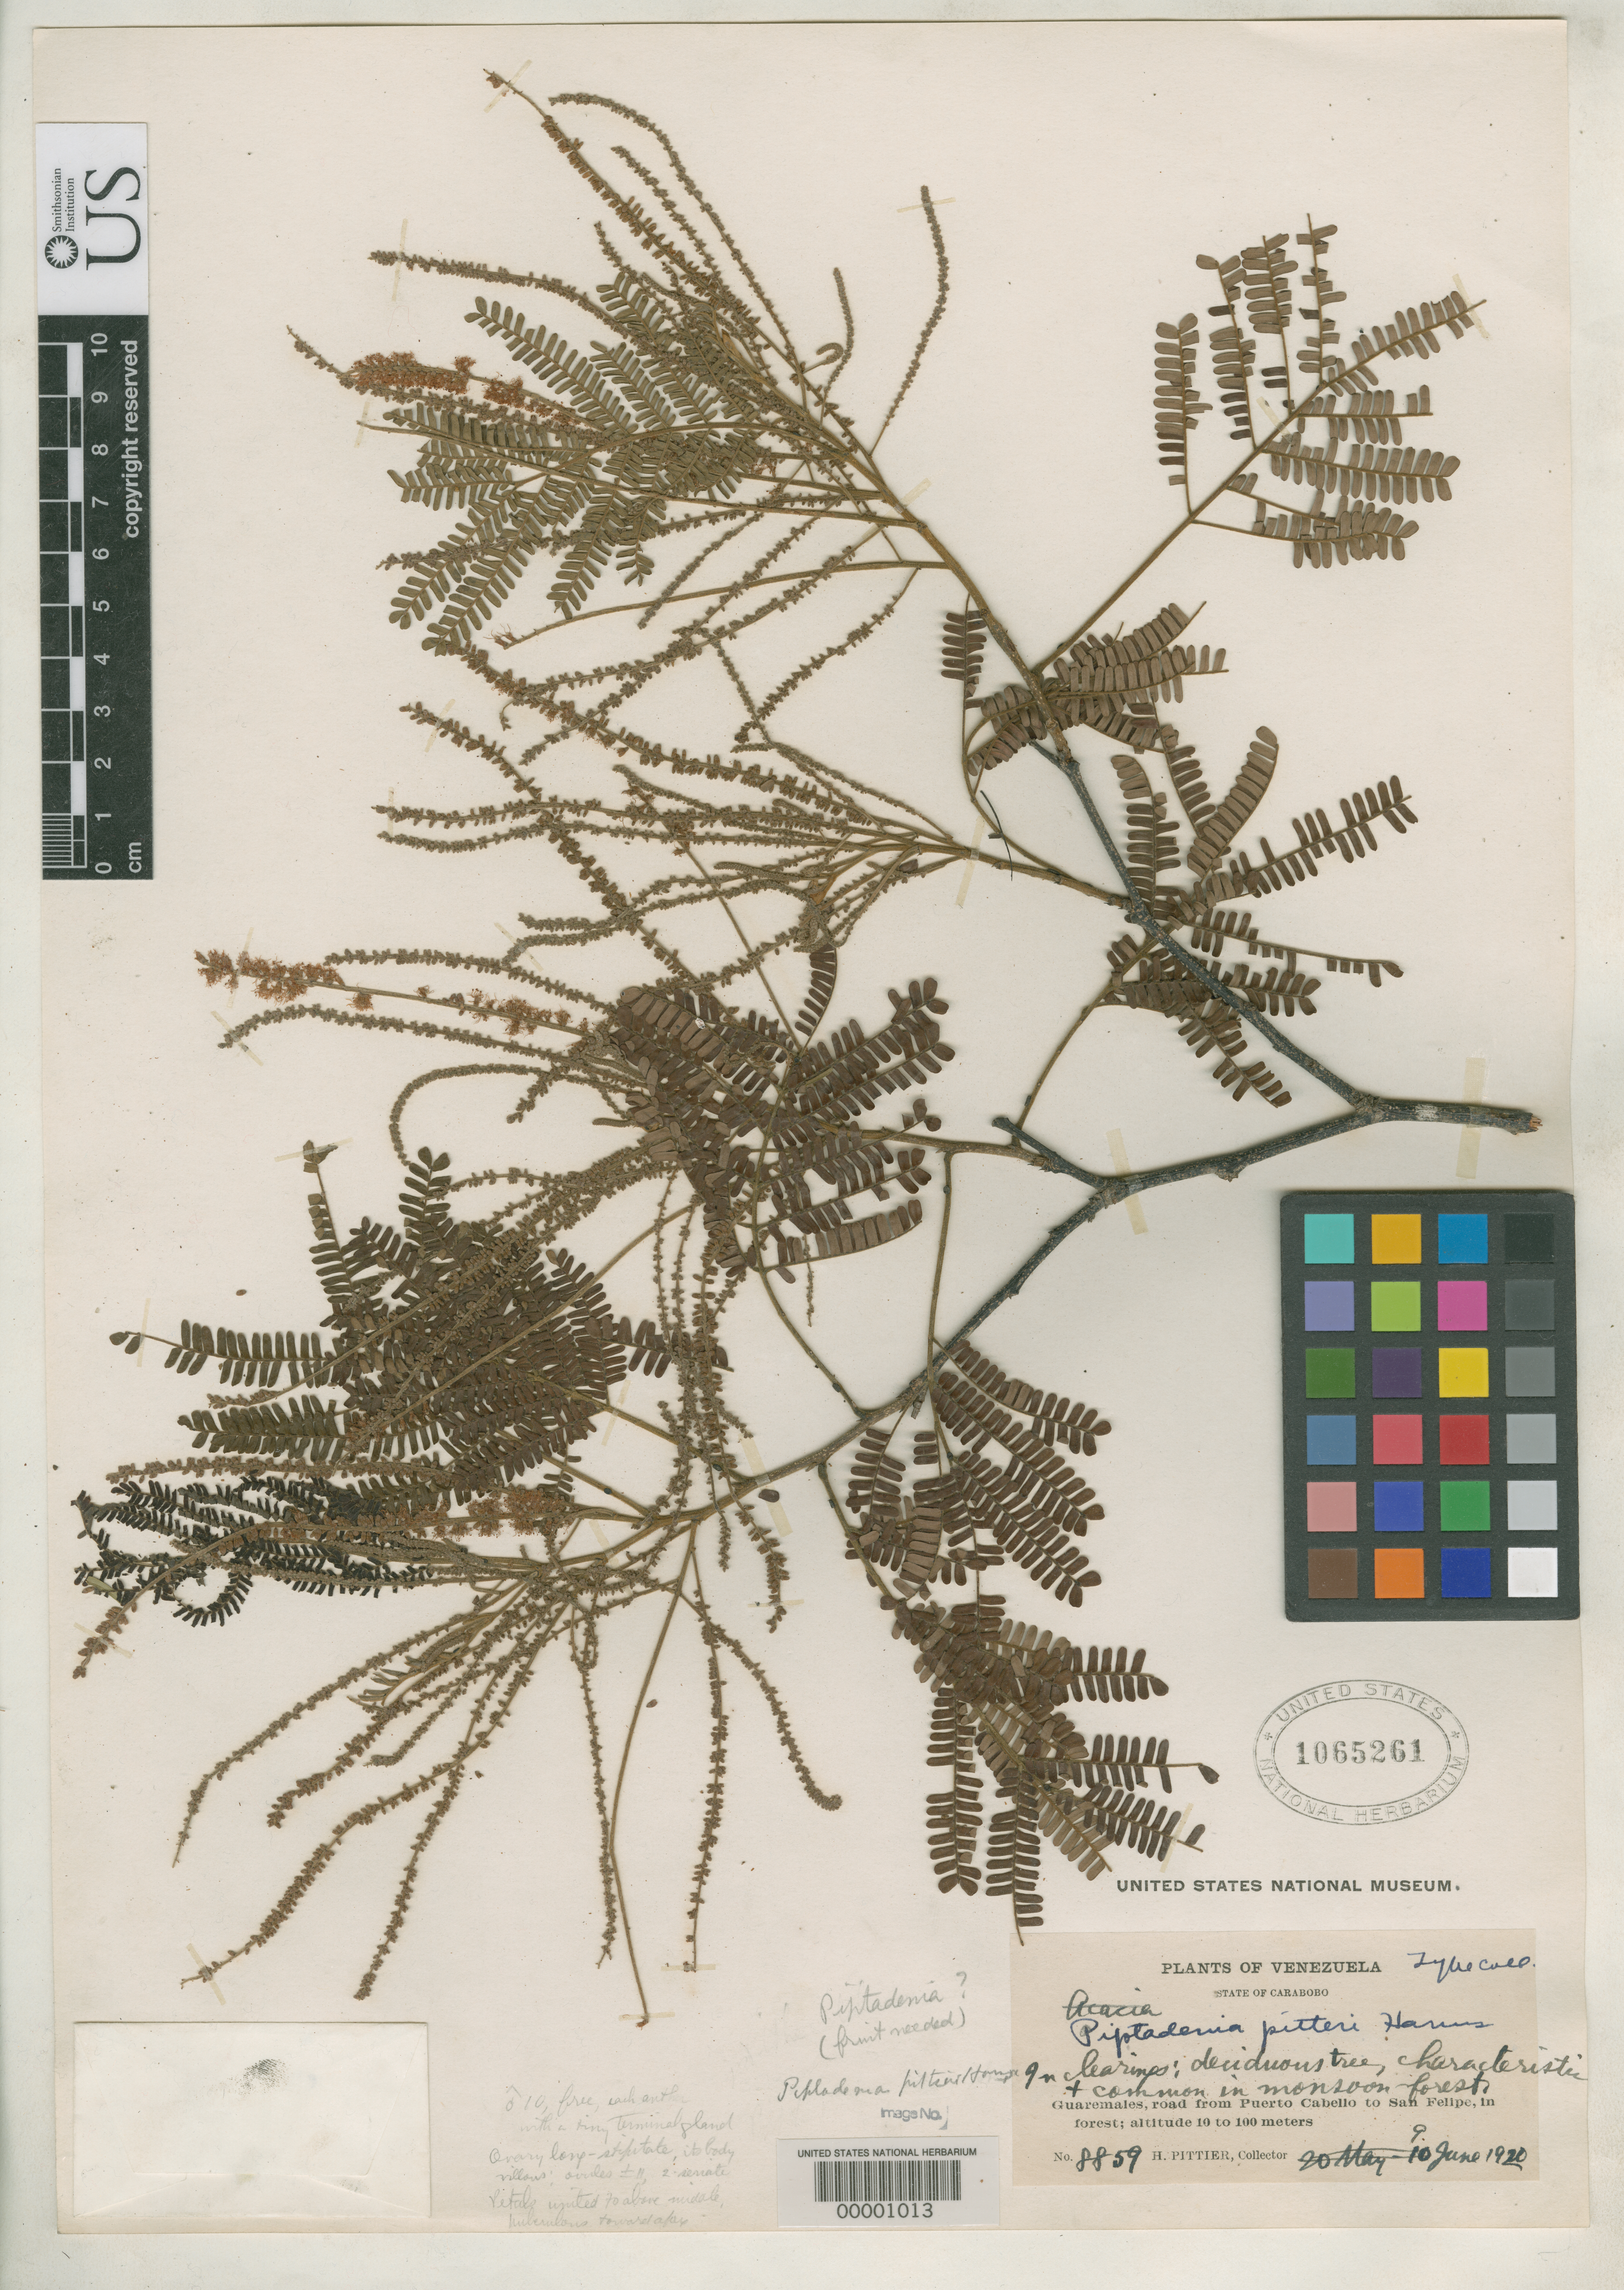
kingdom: Plantae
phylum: Tracheophyta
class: Magnoliopsida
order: Fabales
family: Fabaceae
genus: Piptadenia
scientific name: Piptadenia pittieri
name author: Harms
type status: Isotype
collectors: H. F. Pittier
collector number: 8859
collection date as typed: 09 Jun 1920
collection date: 1920-06-09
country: Venezuela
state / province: Carabobo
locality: Guaremales, between Puerto Cabello and San Felipe.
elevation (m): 10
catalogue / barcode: US 1065261